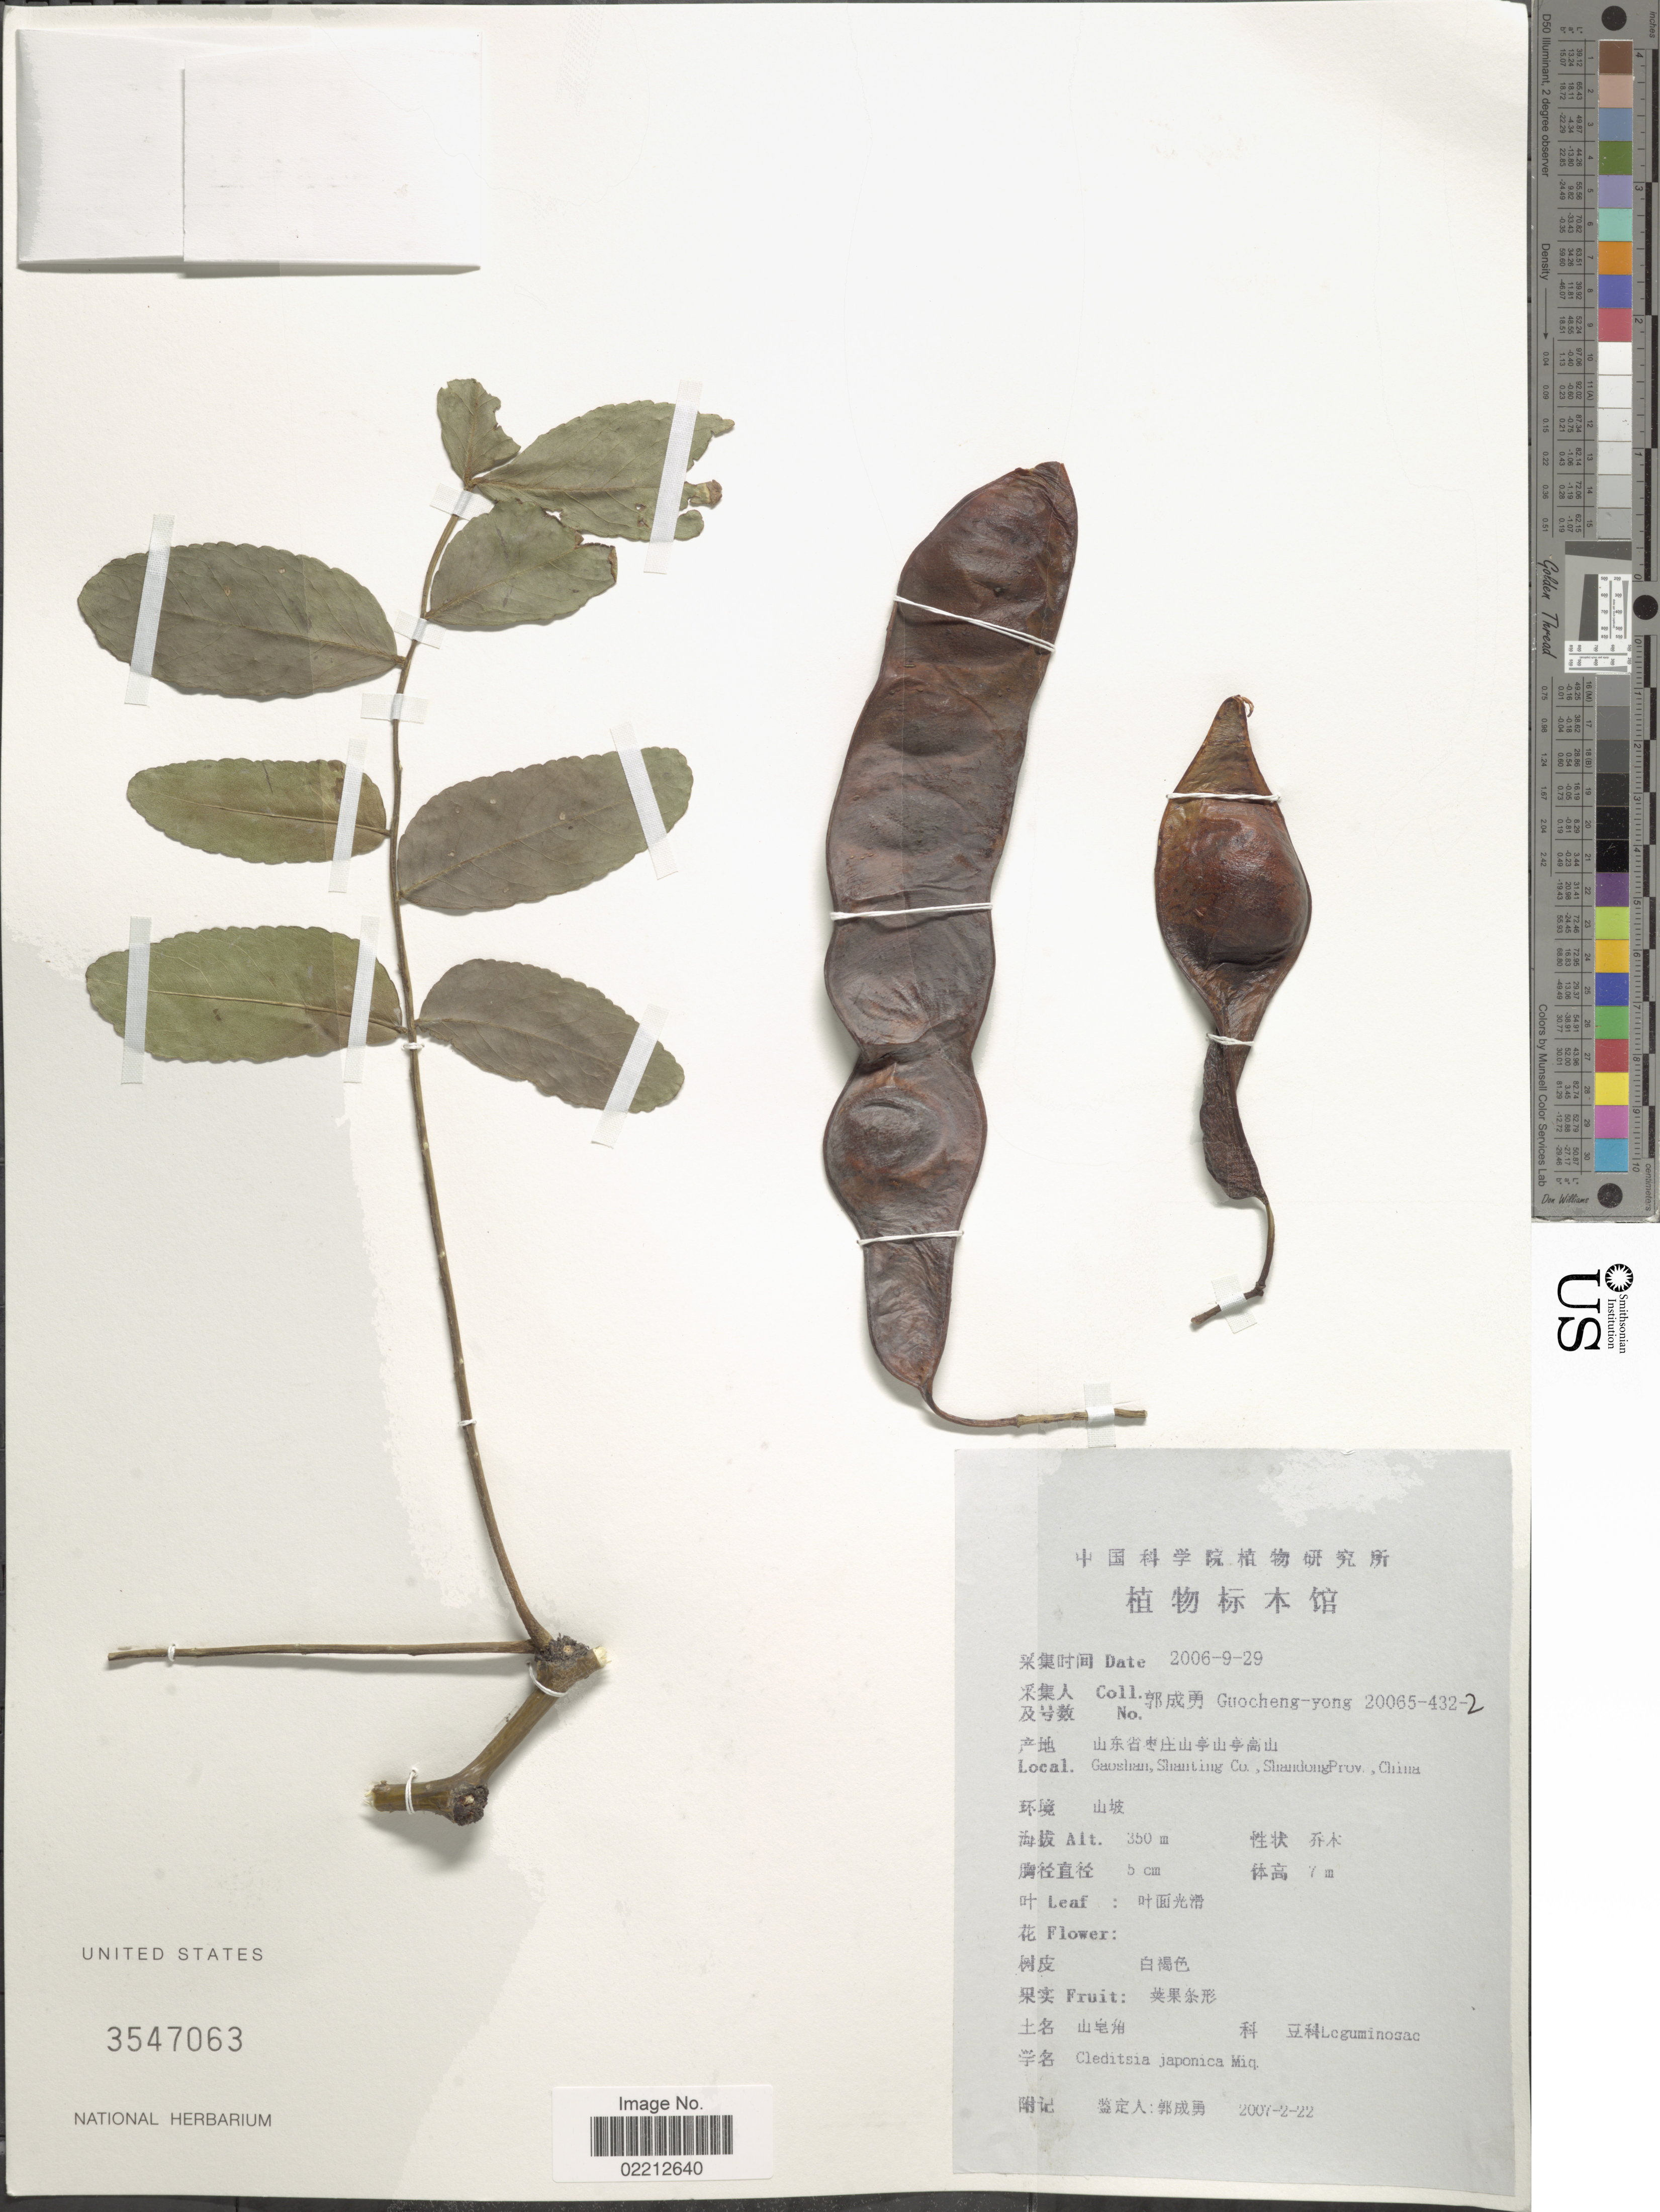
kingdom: Plantae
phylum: Tracheophyta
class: Magnoliopsida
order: Fabales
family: Fabaceae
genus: Gleditsia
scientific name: Gleditsia japonica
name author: Miq.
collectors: Guo cheng-yong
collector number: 200654322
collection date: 2007-02-22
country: China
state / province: Shandong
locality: Gaoshan, Shanting Co.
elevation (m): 350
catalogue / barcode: US 3547063